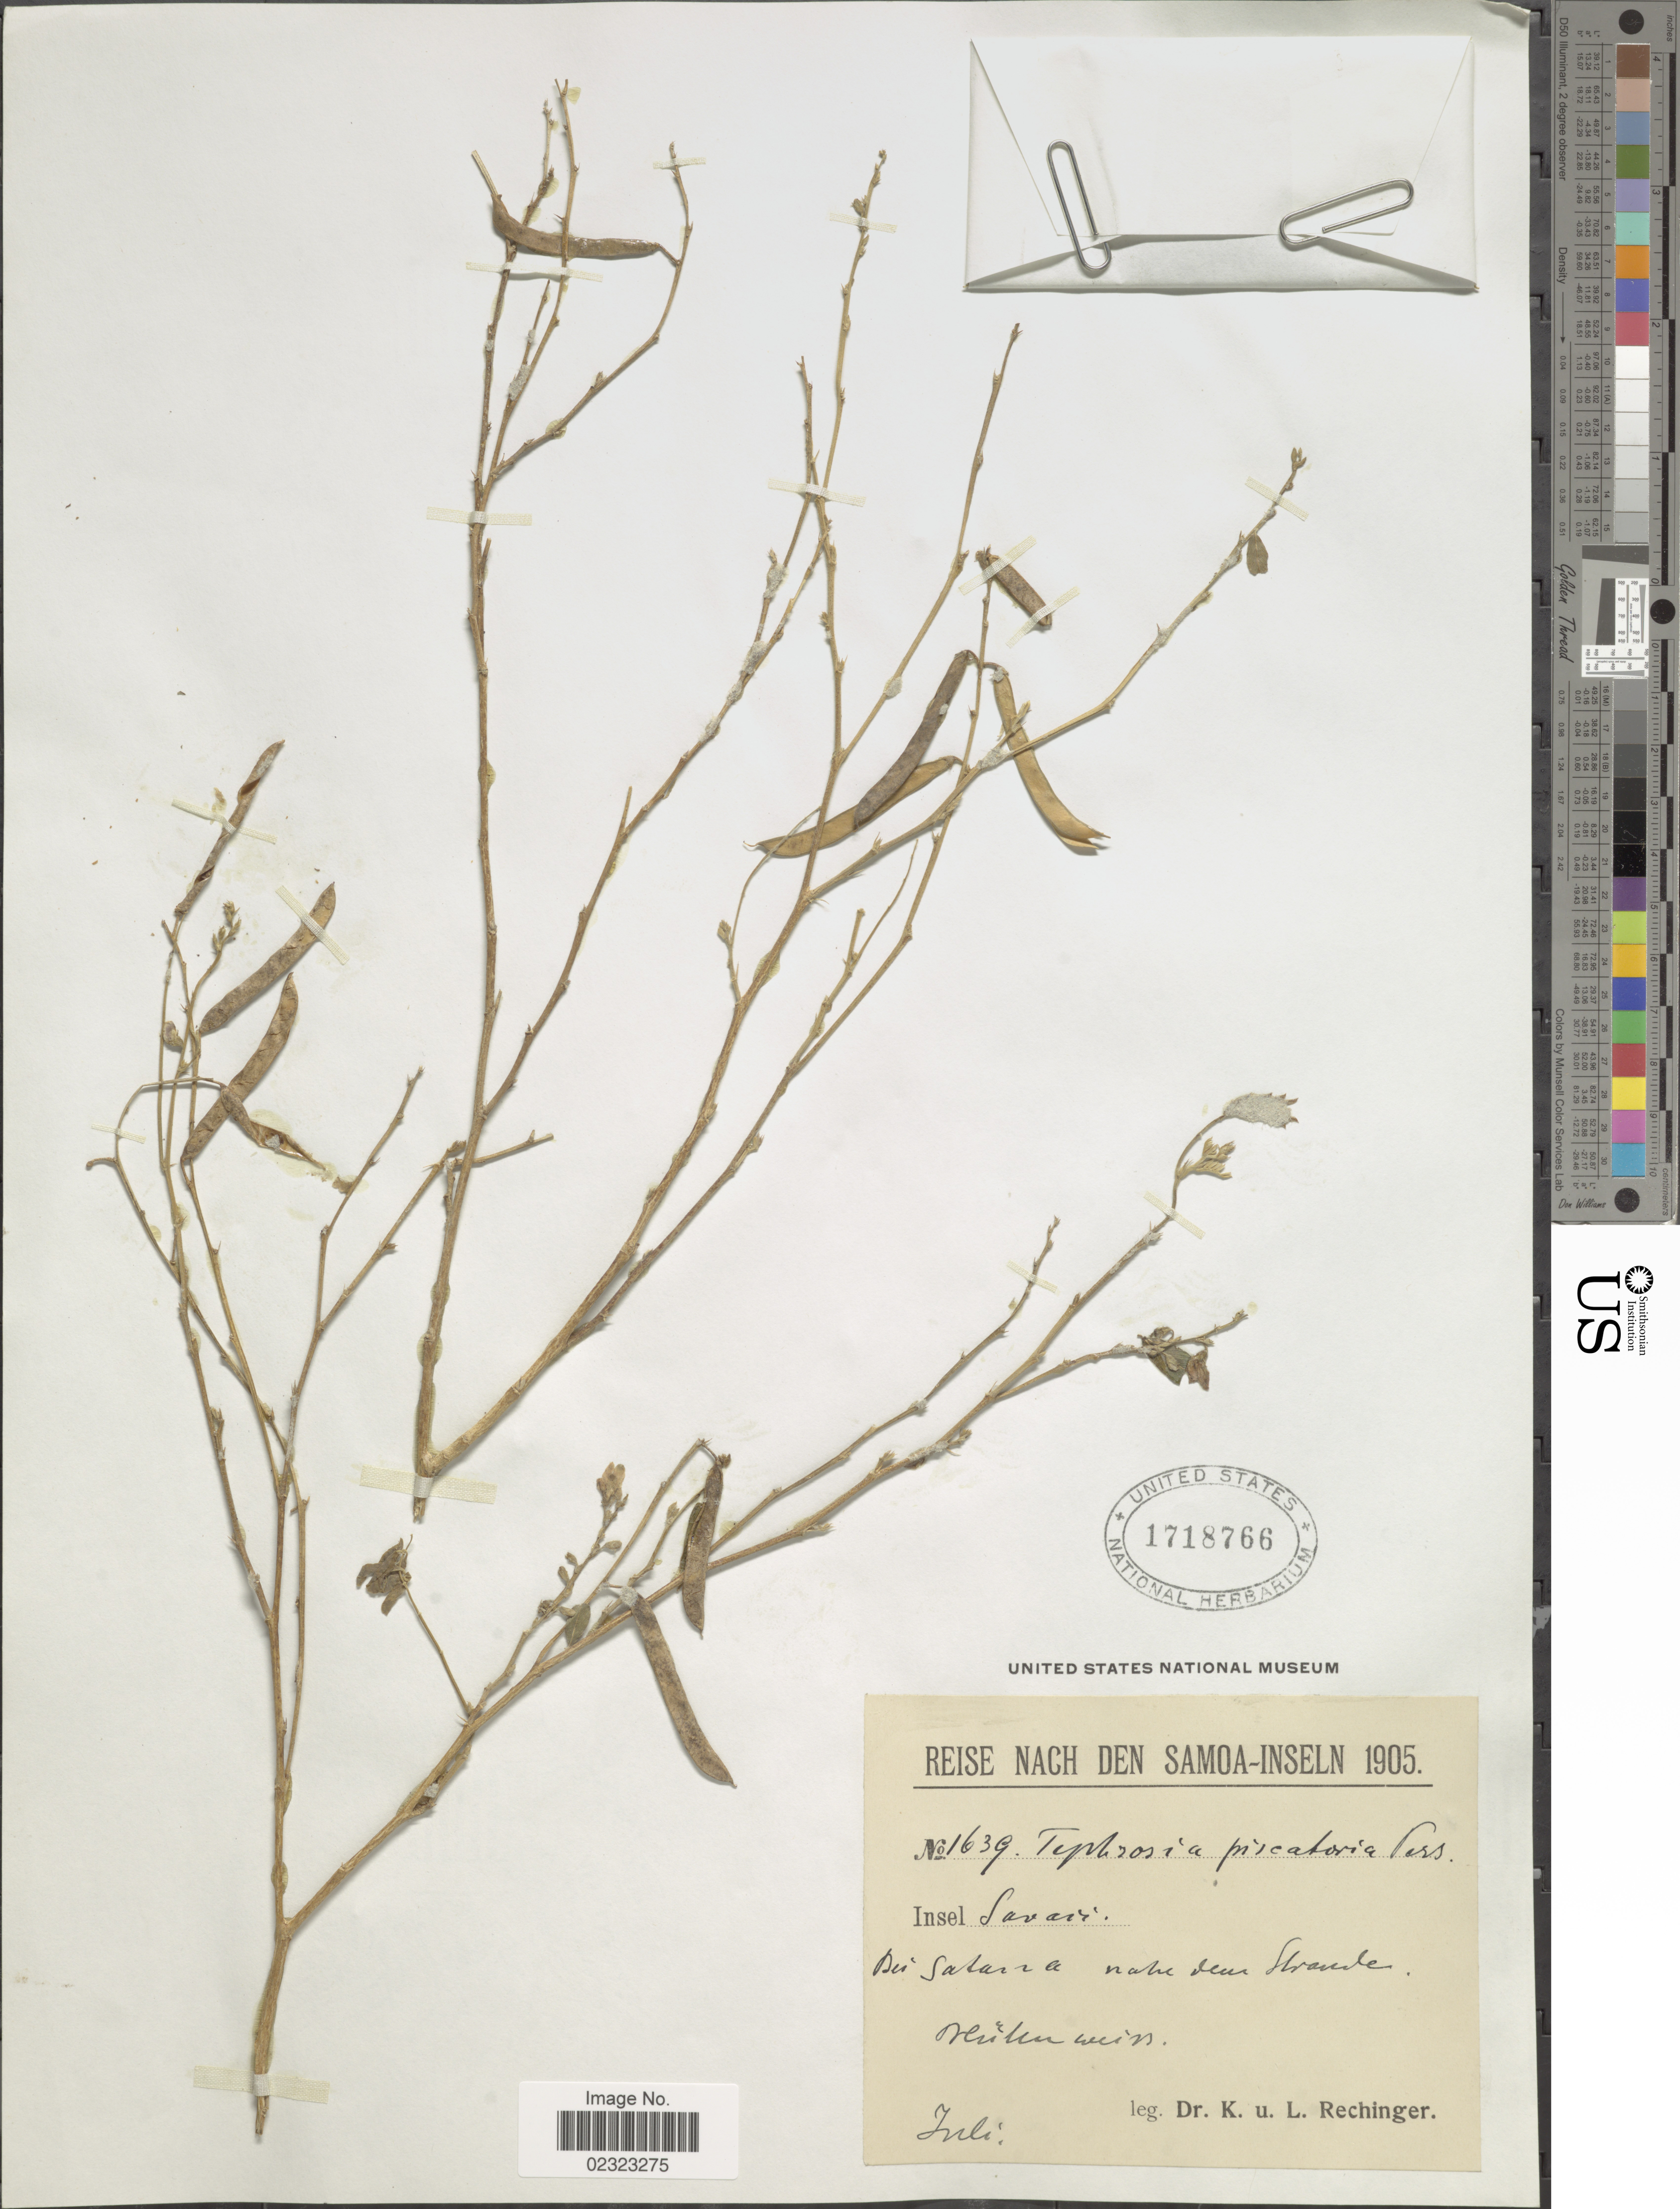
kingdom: Plantae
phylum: Tracheophyta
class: Magnoliopsida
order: Fabales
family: Fabaceae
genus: Tephrosia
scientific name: Tephrosia piscatoria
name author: (Aiton) Pers.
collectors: K. Rechinger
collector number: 1639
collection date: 1905-07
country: Samoa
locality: Reise nach den Samoa-Inseln, Insel Savai'i, bei Satarra nahe near Strande, meiten weiss. [interpreted]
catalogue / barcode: US 1718766